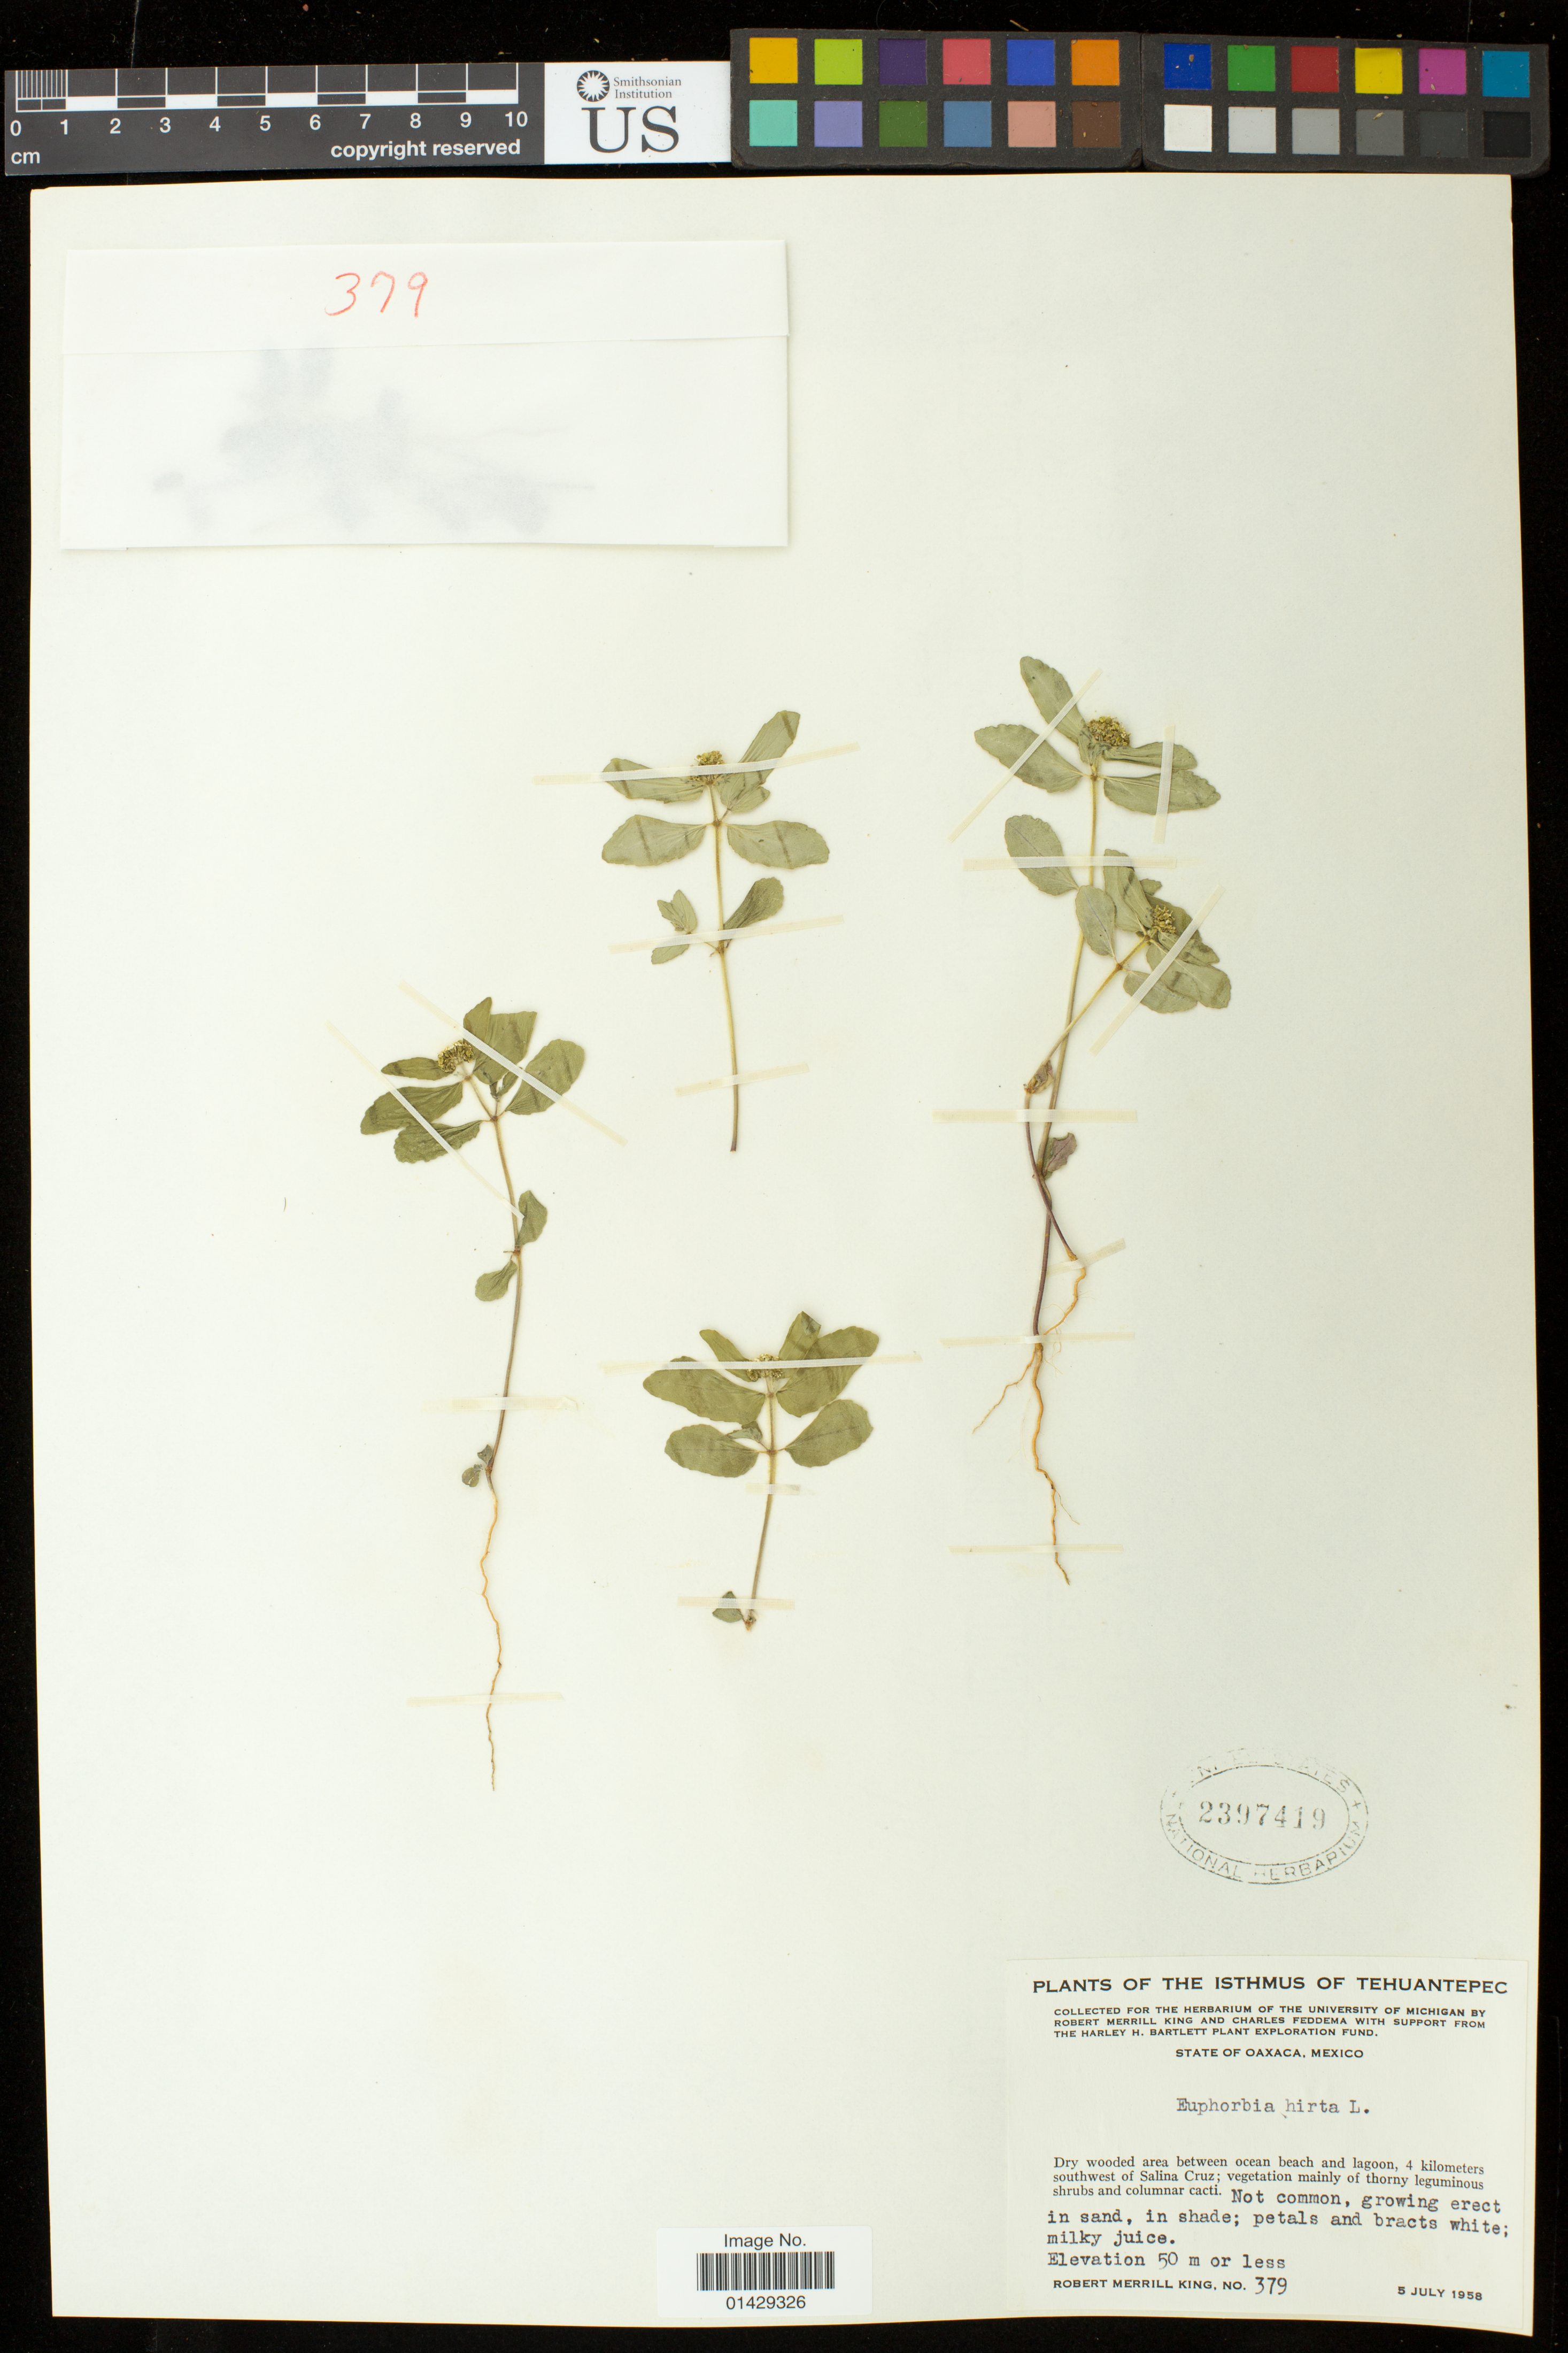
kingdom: Plantae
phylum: Tracheophyta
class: Magnoliopsida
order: Malpighiales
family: Euphorbiaceae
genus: Euphorbia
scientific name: Euphorbia hirta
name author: L.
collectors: R. M. King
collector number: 379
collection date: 1958-07-05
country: Mexico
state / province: Oaxaca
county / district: Tehuantepec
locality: Isthmus of Tehuantepec. Dry wooded area between ocean beach and lagoon, 4 kilometers southwest of Salina Cruz.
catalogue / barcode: US 2397419